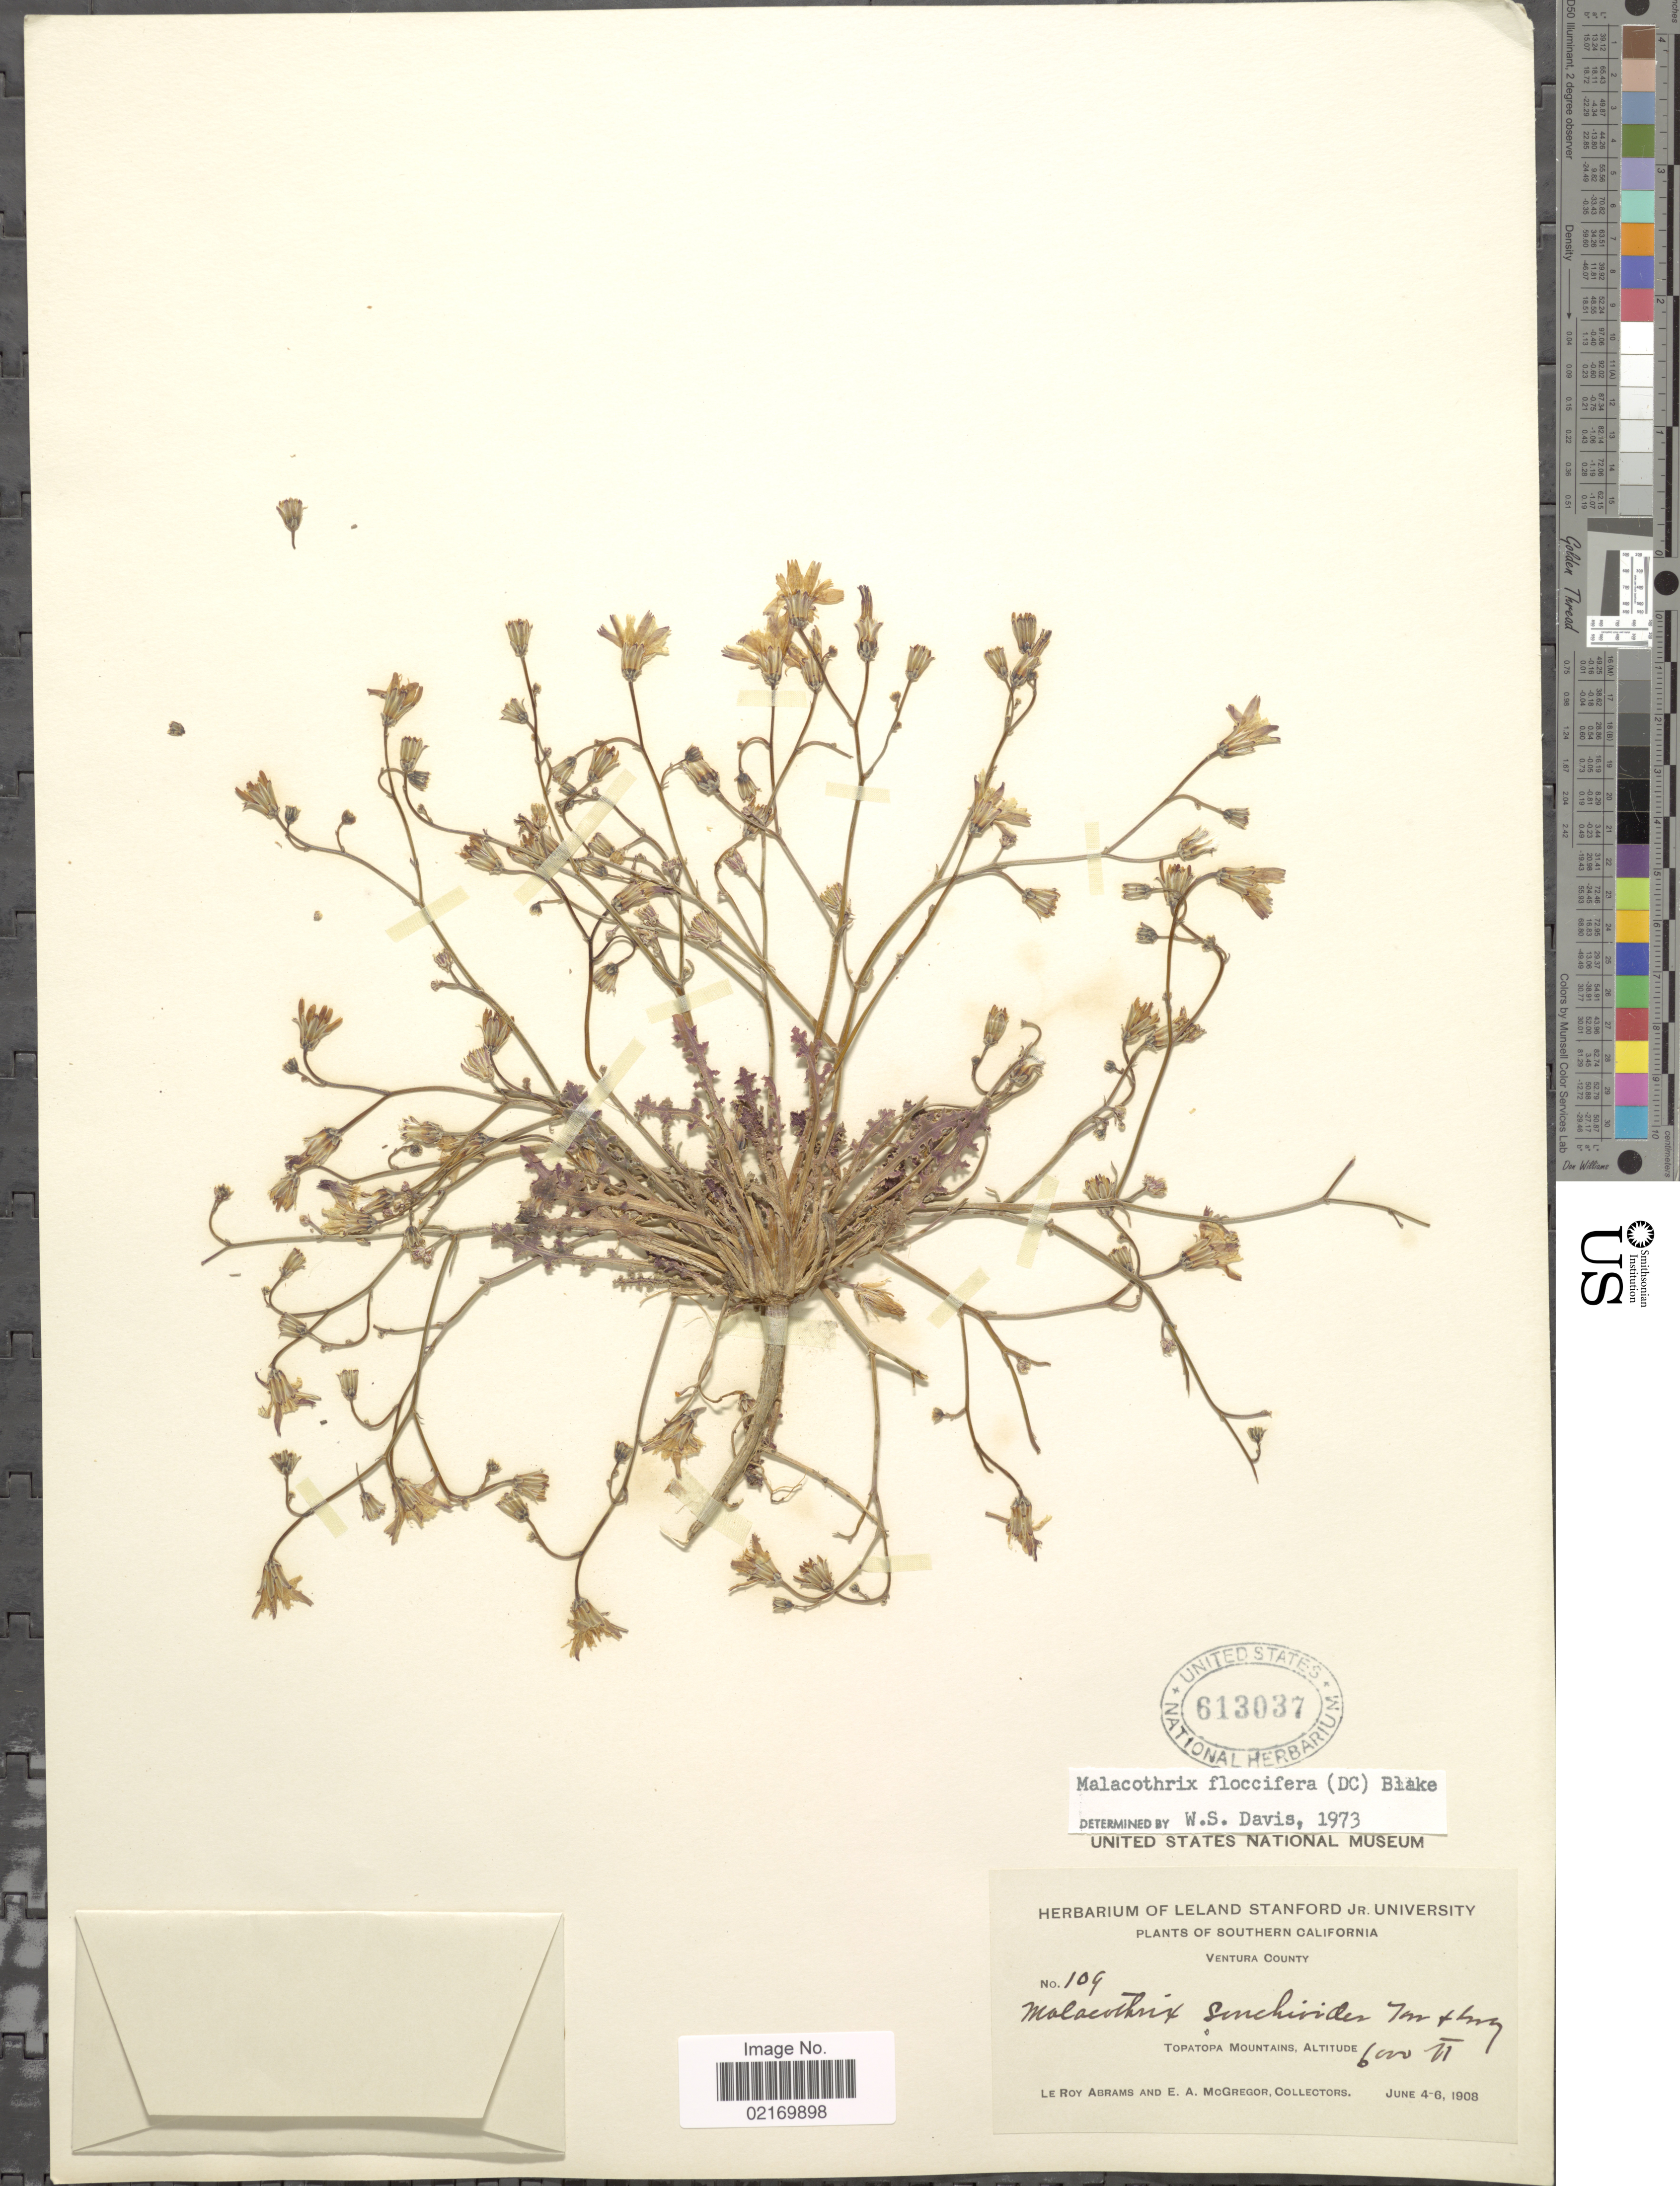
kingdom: Plantae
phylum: Tracheophyta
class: Magnoliopsida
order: Asterales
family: Asteraceae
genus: Malacothrix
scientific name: Malacothrix floccifera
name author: (DC.) S.F. Blake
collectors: L. Abrams & E. A. McGregor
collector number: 109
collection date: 1908-06-04/1908-06-06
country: United States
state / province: California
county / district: Ventura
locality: Southern California, Ventura County, Topatopa Mountains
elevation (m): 1829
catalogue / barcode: US 613037